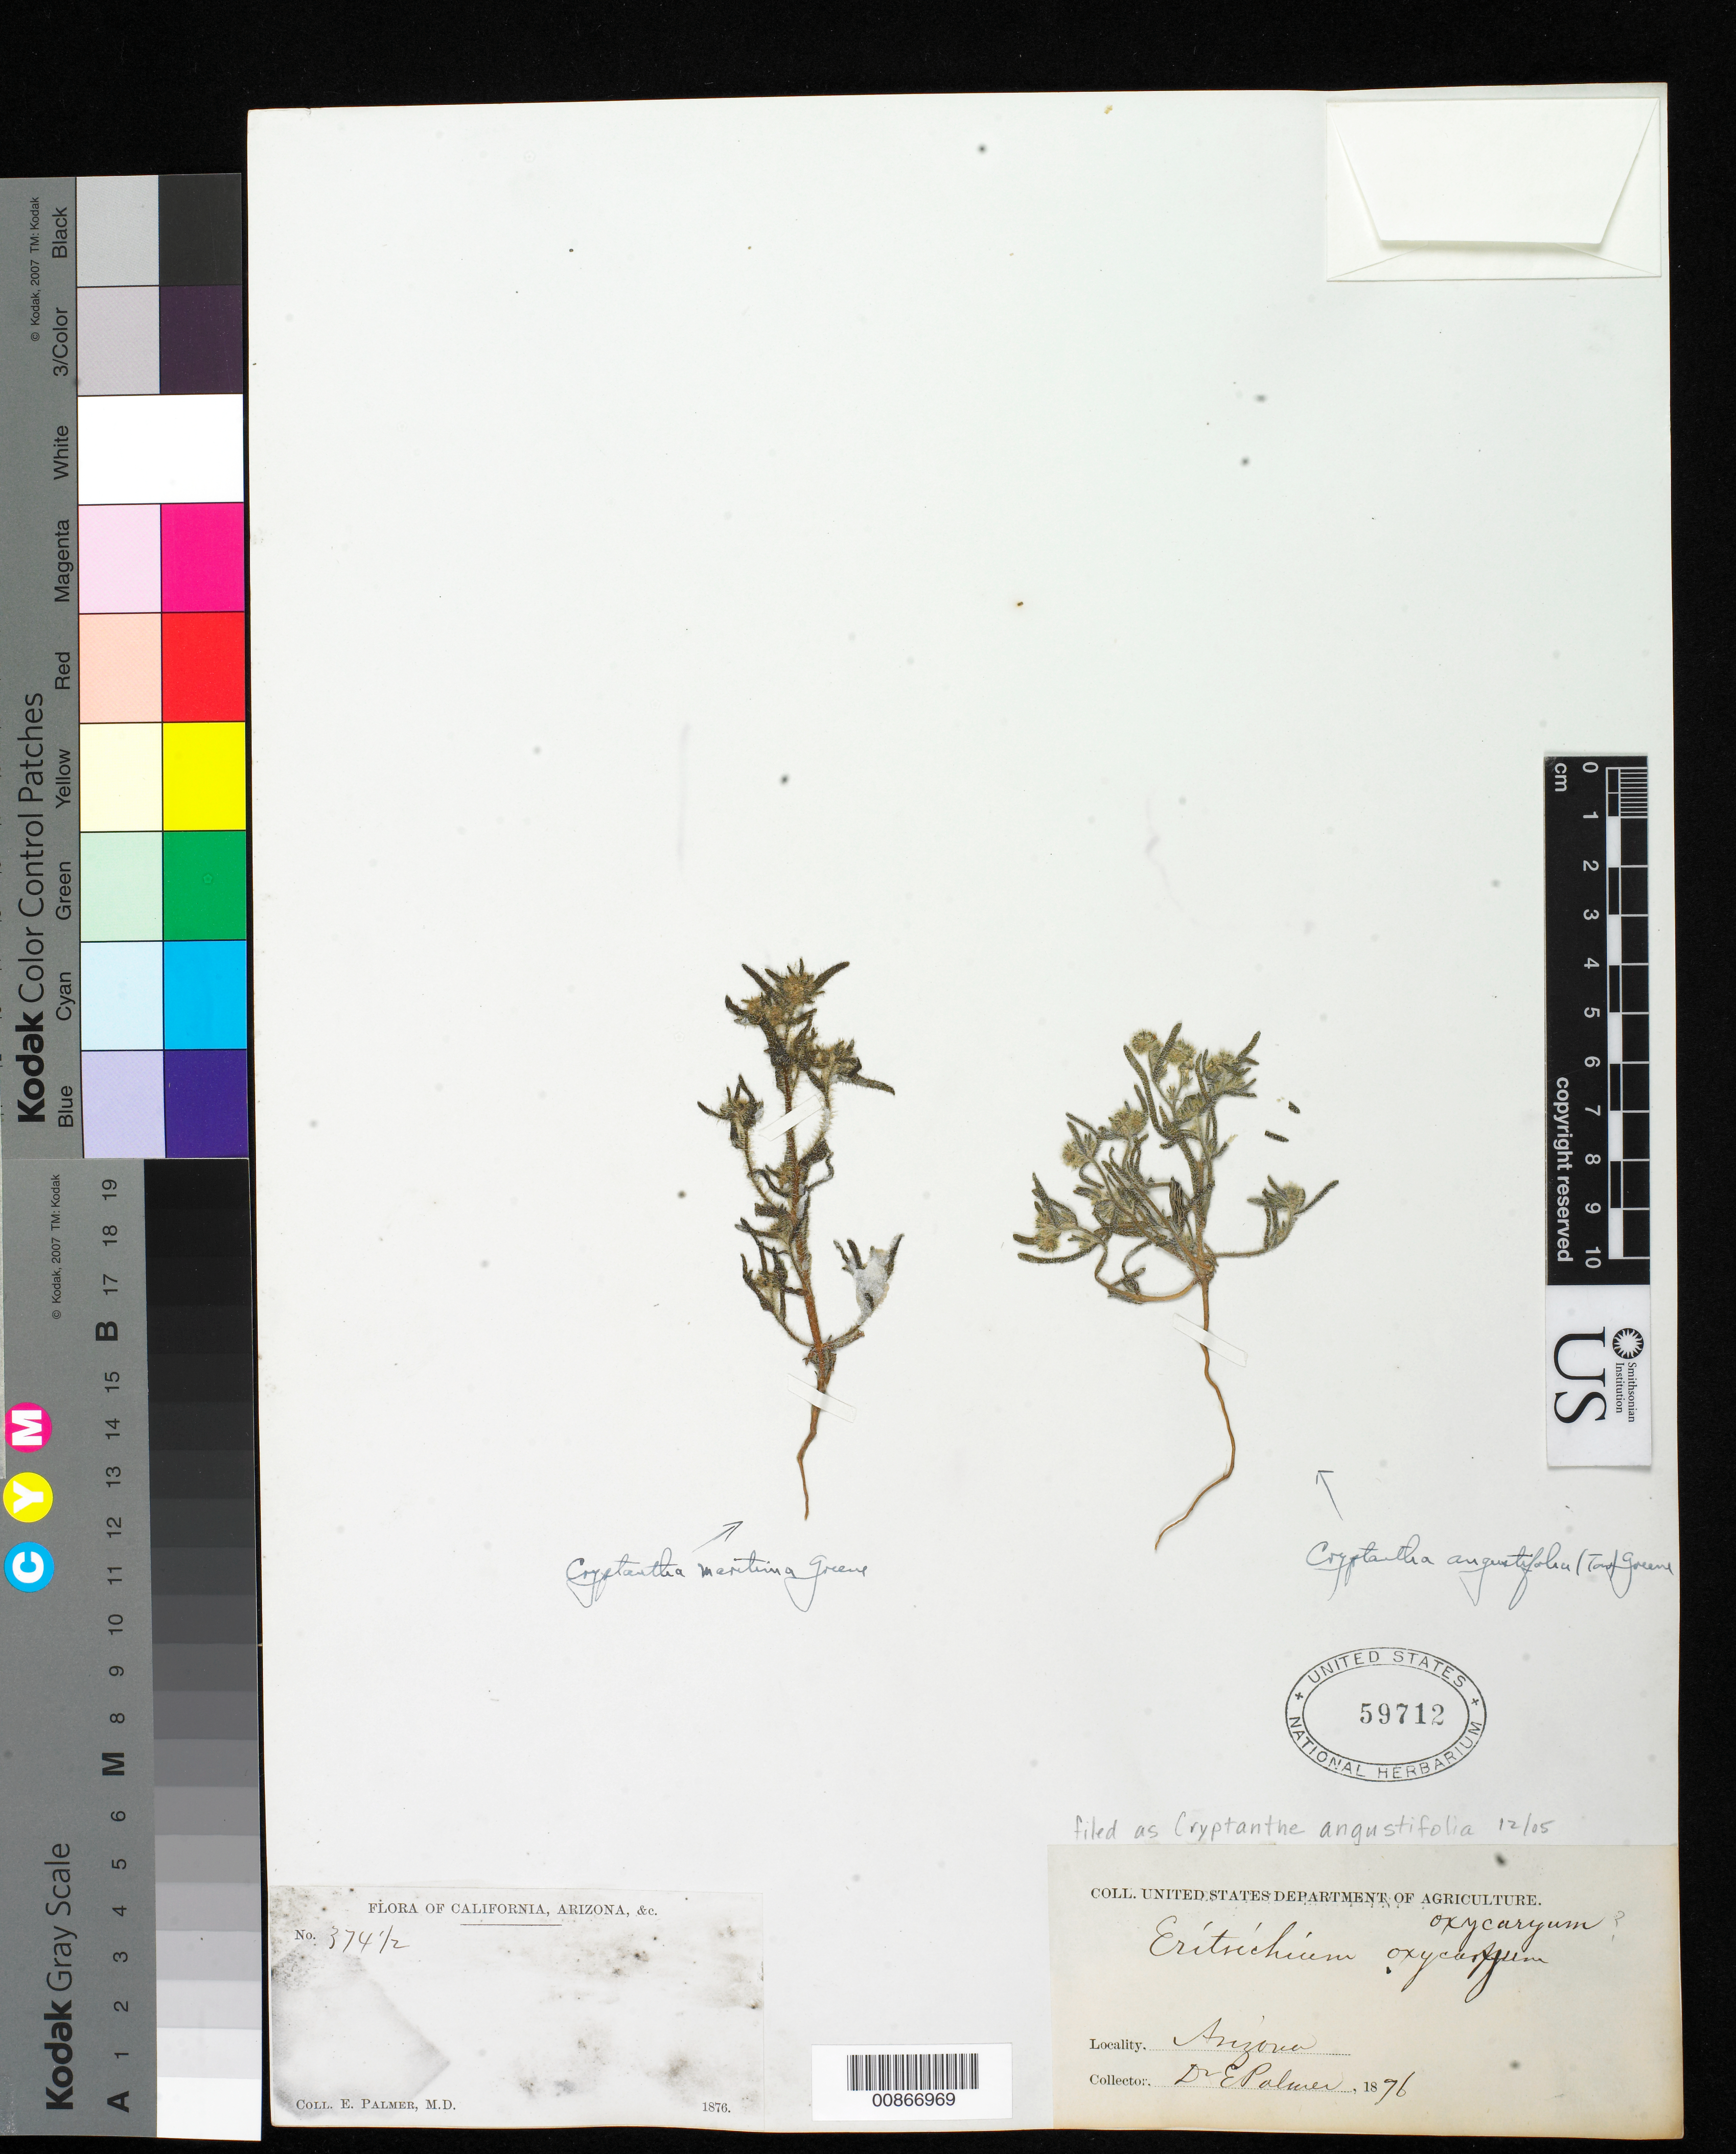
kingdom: Plantae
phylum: Tracheophyta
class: Magnoliopsida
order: Boraginales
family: Boraginaceae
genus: Cryptantha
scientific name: Cryptantha angustifolia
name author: (Torr.) Greene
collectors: E. Palmer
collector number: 374½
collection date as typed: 1876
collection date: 1876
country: United States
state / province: Arizona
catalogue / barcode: US 59712